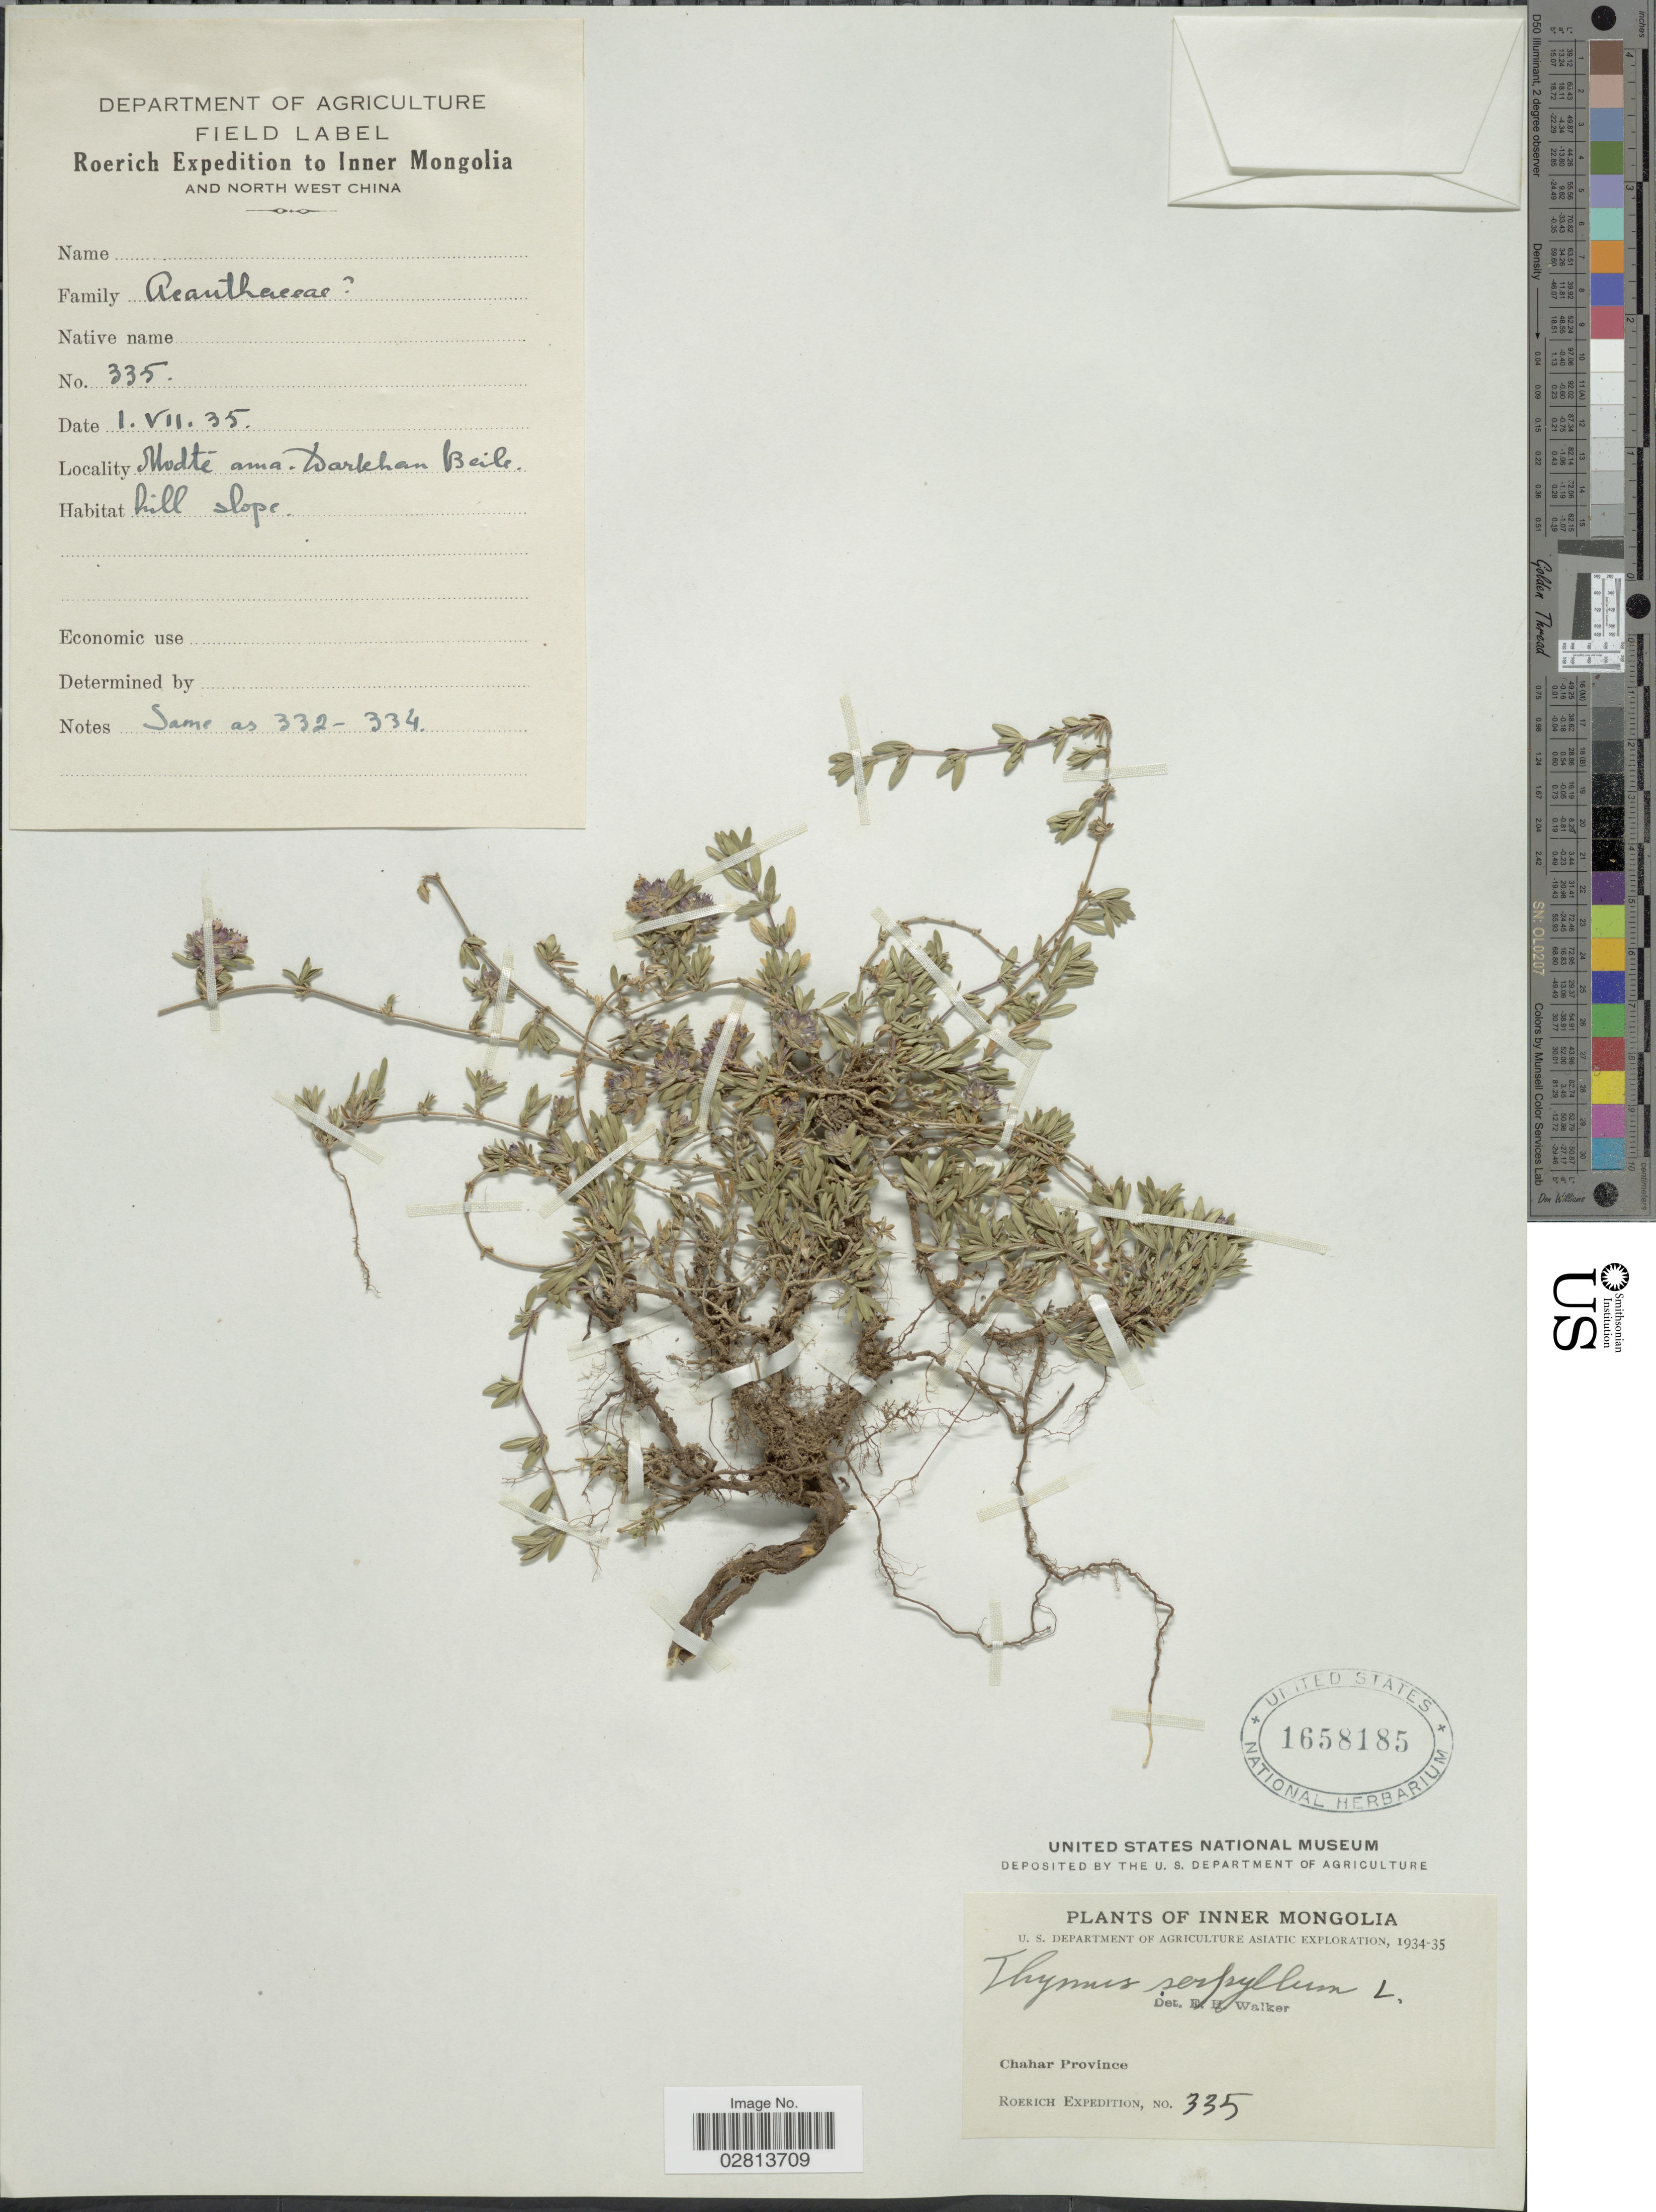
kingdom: Plantae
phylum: Tracheophyta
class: Magnoliopsida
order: Lamiales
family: Lamiaceae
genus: Thymus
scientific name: Thymus serpyllum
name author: L.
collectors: Roerich Expedition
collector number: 335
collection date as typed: Transcribed d/m/y: 1/7/35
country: China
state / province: Nei Monggol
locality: Inner Mongolia. Chahar Province. North West China. Modte ama, Darkhan Beile.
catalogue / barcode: US 1658185